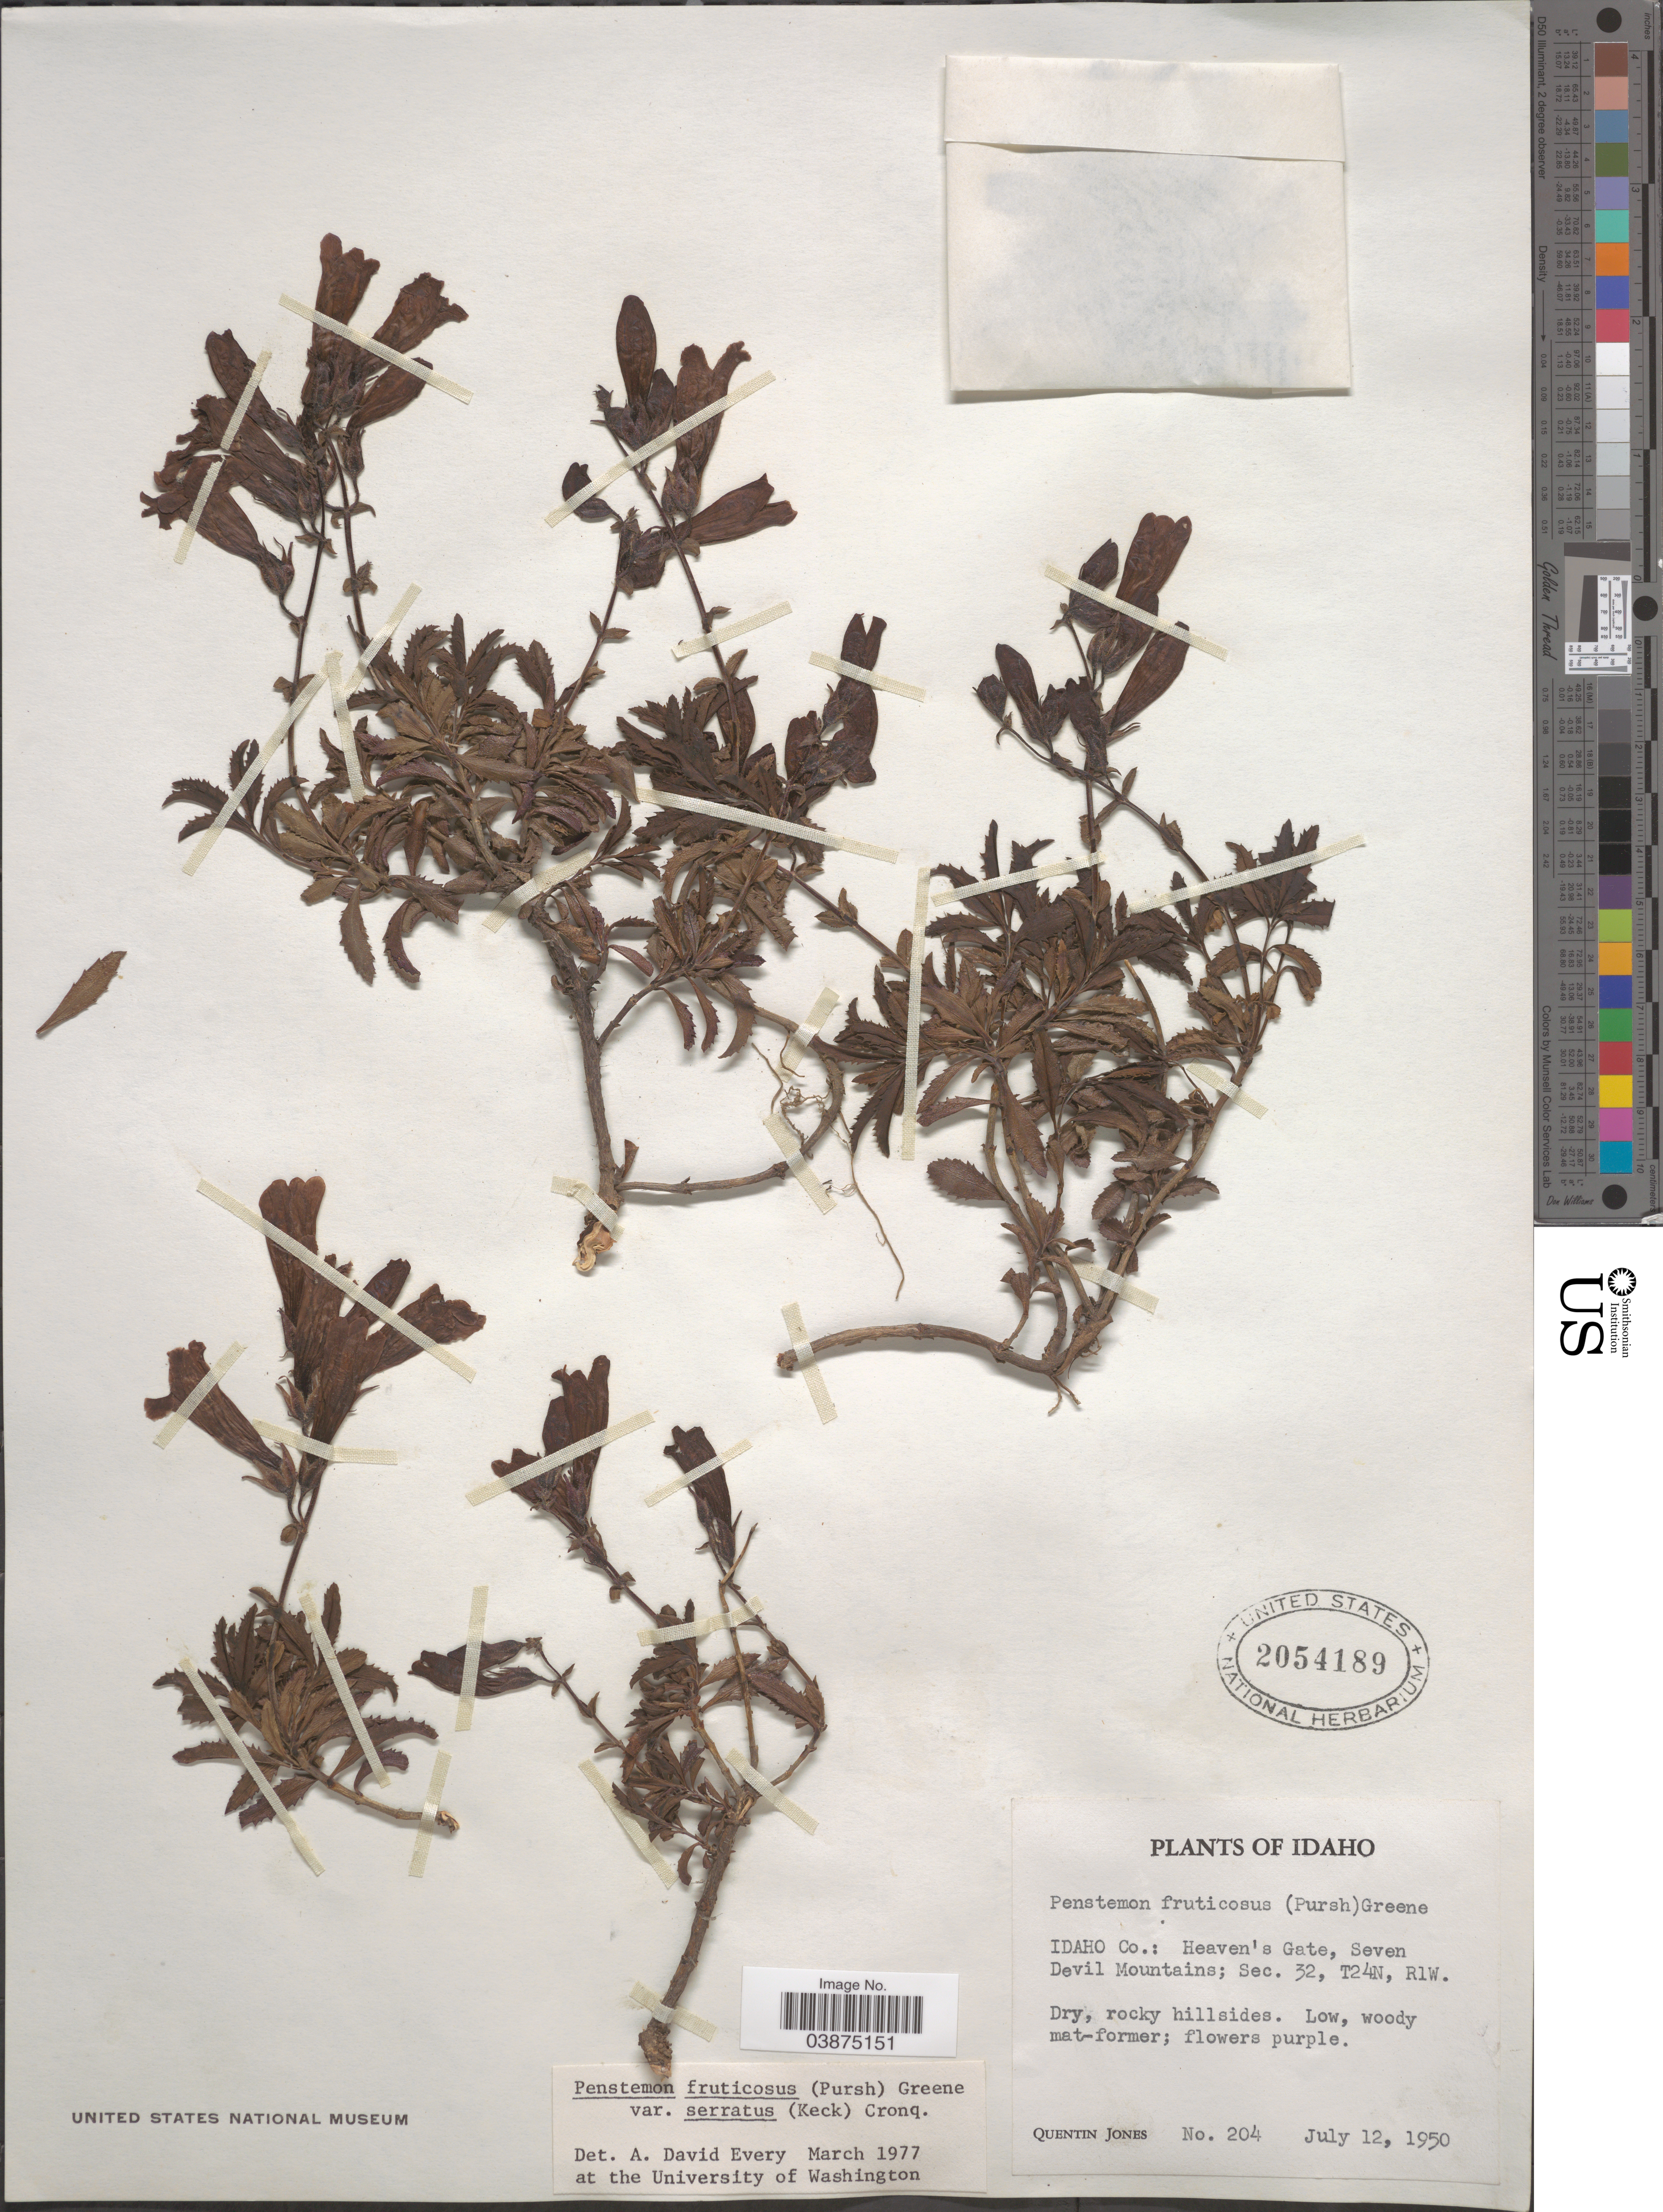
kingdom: Plantae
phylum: Tracheophyta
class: Magnoliopsida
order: Lamiales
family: Plantaginaceae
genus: Penstemon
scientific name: Penstemon fruticosus var. serratus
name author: (D.D. Keck) Cronquist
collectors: Q. Jones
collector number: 204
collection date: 1950-07-12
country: United States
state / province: Idaho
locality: Idaho Co.: Heaven's Gate, Seven Devil Mountains; Sec. 32, T24N, R1W.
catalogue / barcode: US 2054189